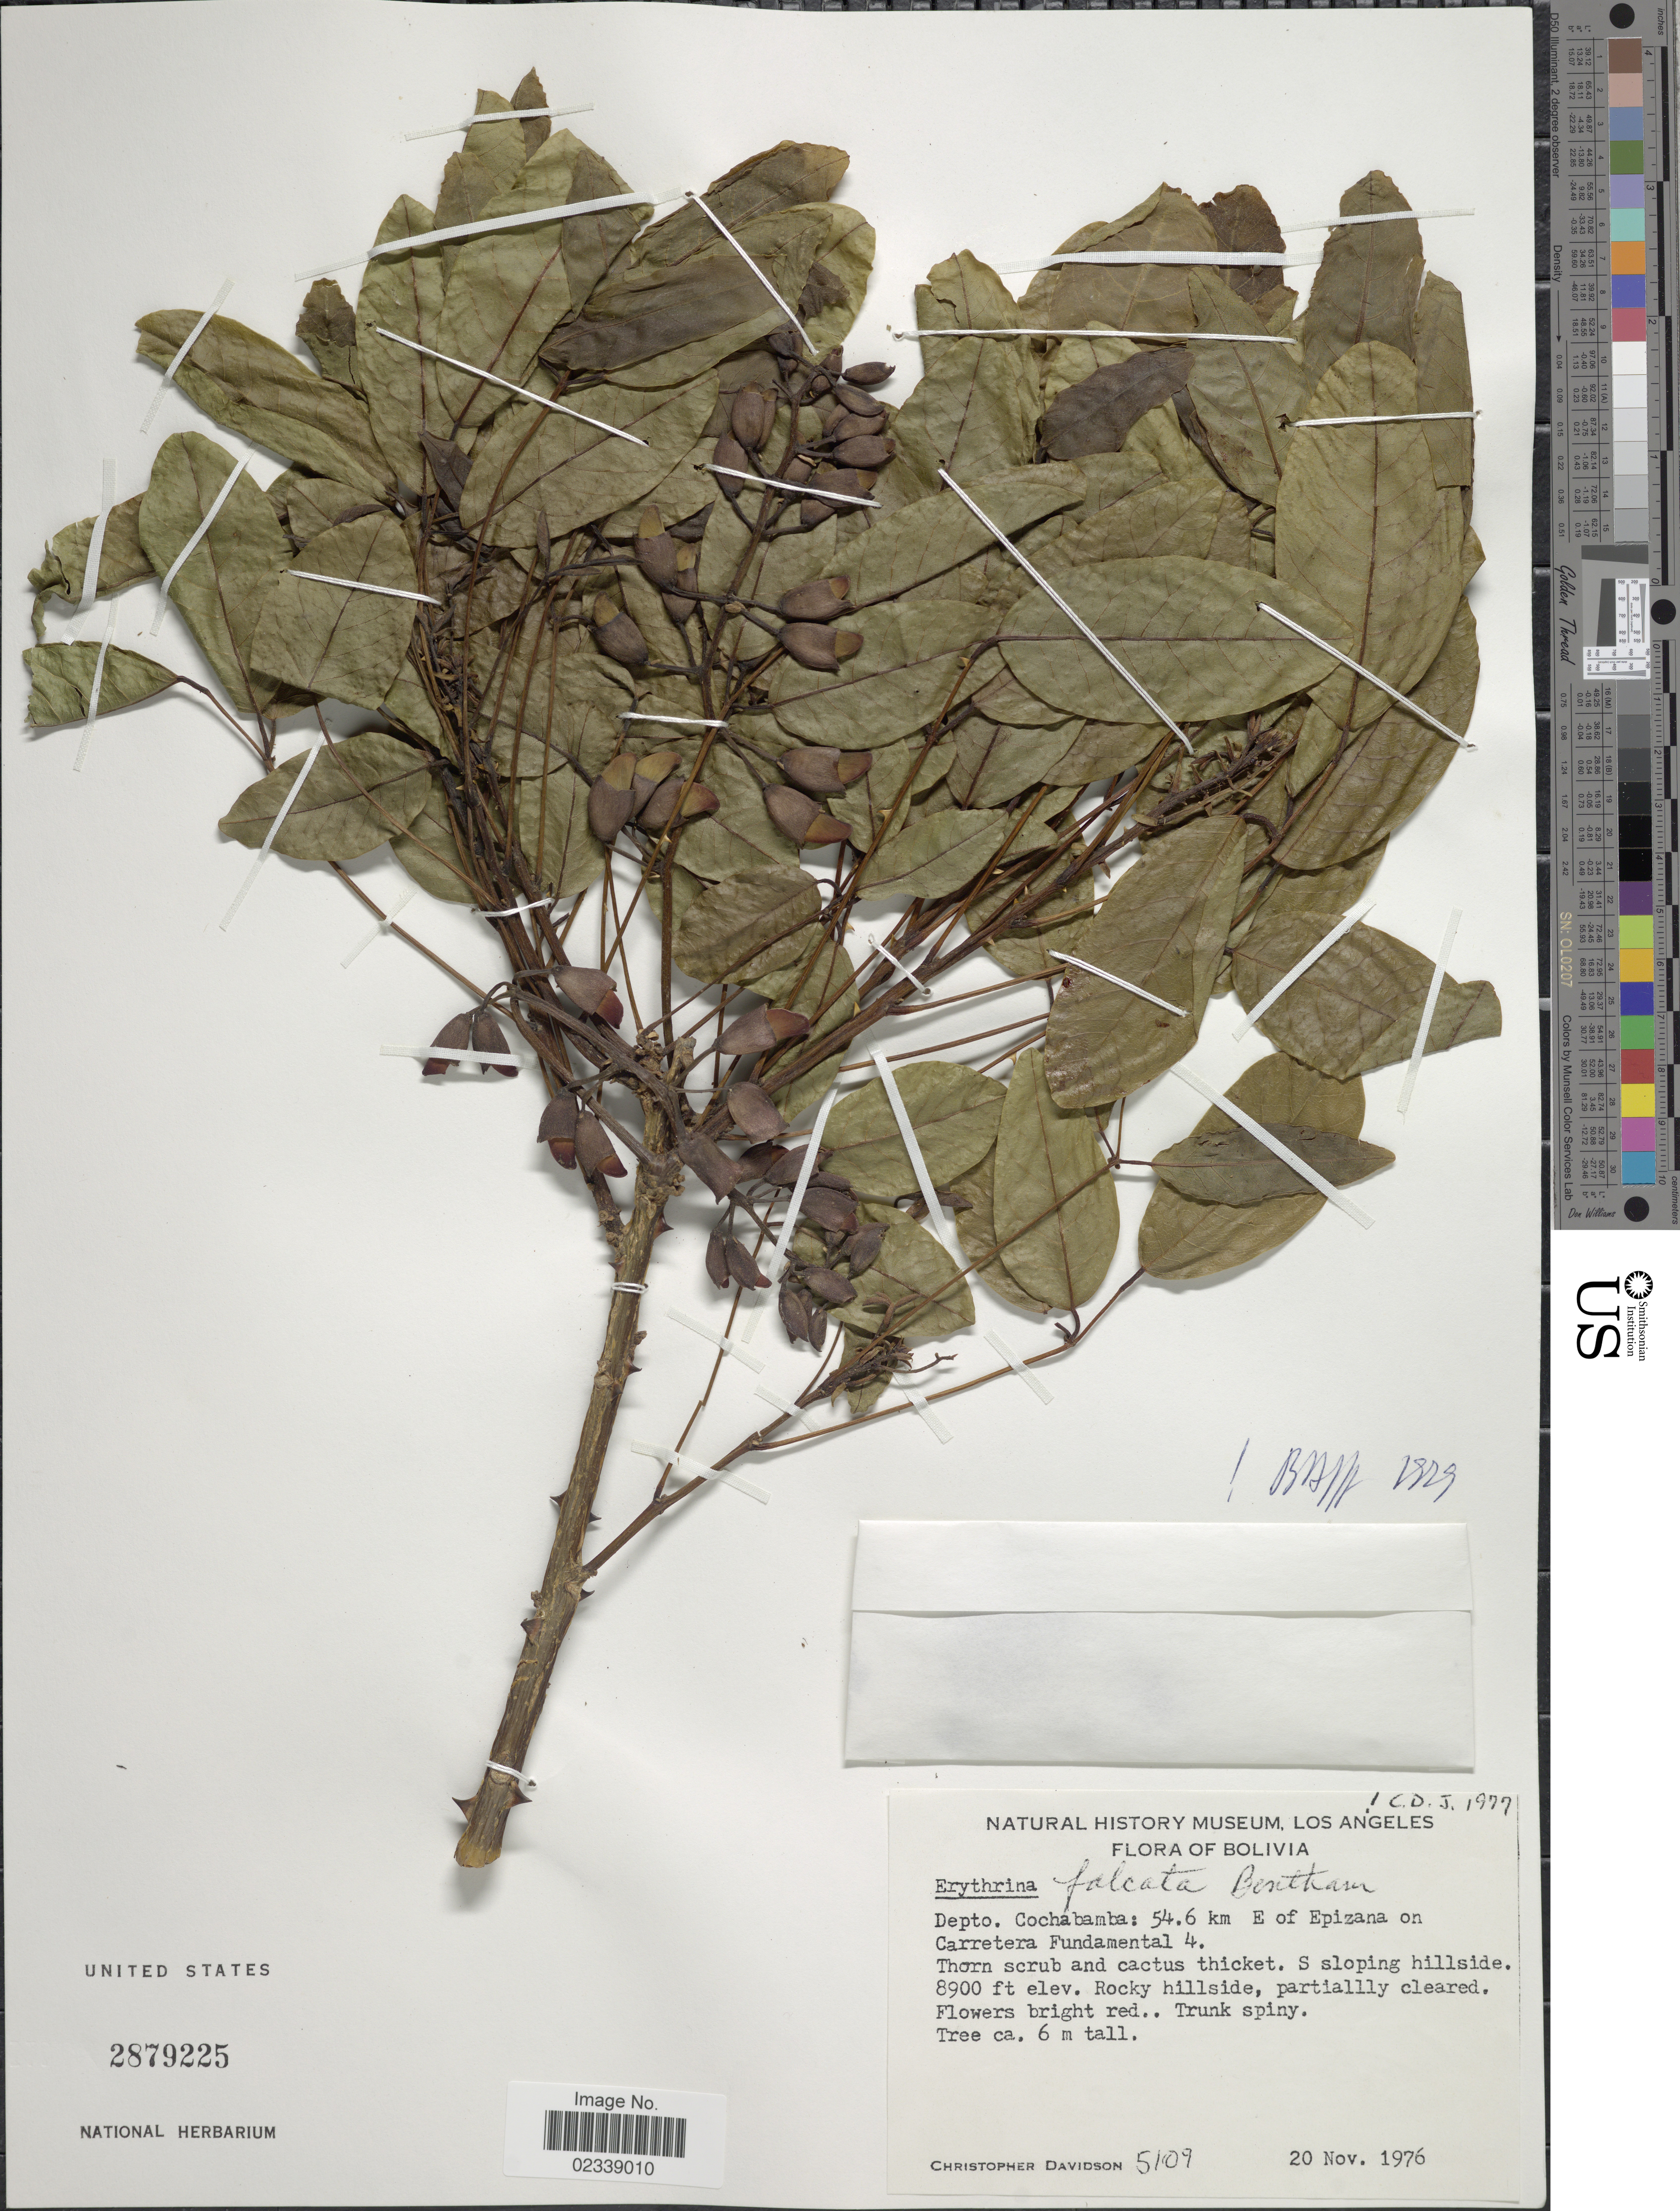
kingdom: Plantae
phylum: Tracheophyta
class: Magnoliopsida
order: Fabales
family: Fabaceae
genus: Erythrina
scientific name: Erythrina falcata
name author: Benth.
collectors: C. Davidson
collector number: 5109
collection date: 1976-11-20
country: Bolivia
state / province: Cochabamba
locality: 54.6 km E of Epizana on Carretera Fundamental 4, thorn scrub and cactus thicket, S sloping hillside, rocky hillside.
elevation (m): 2713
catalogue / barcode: US 2879225